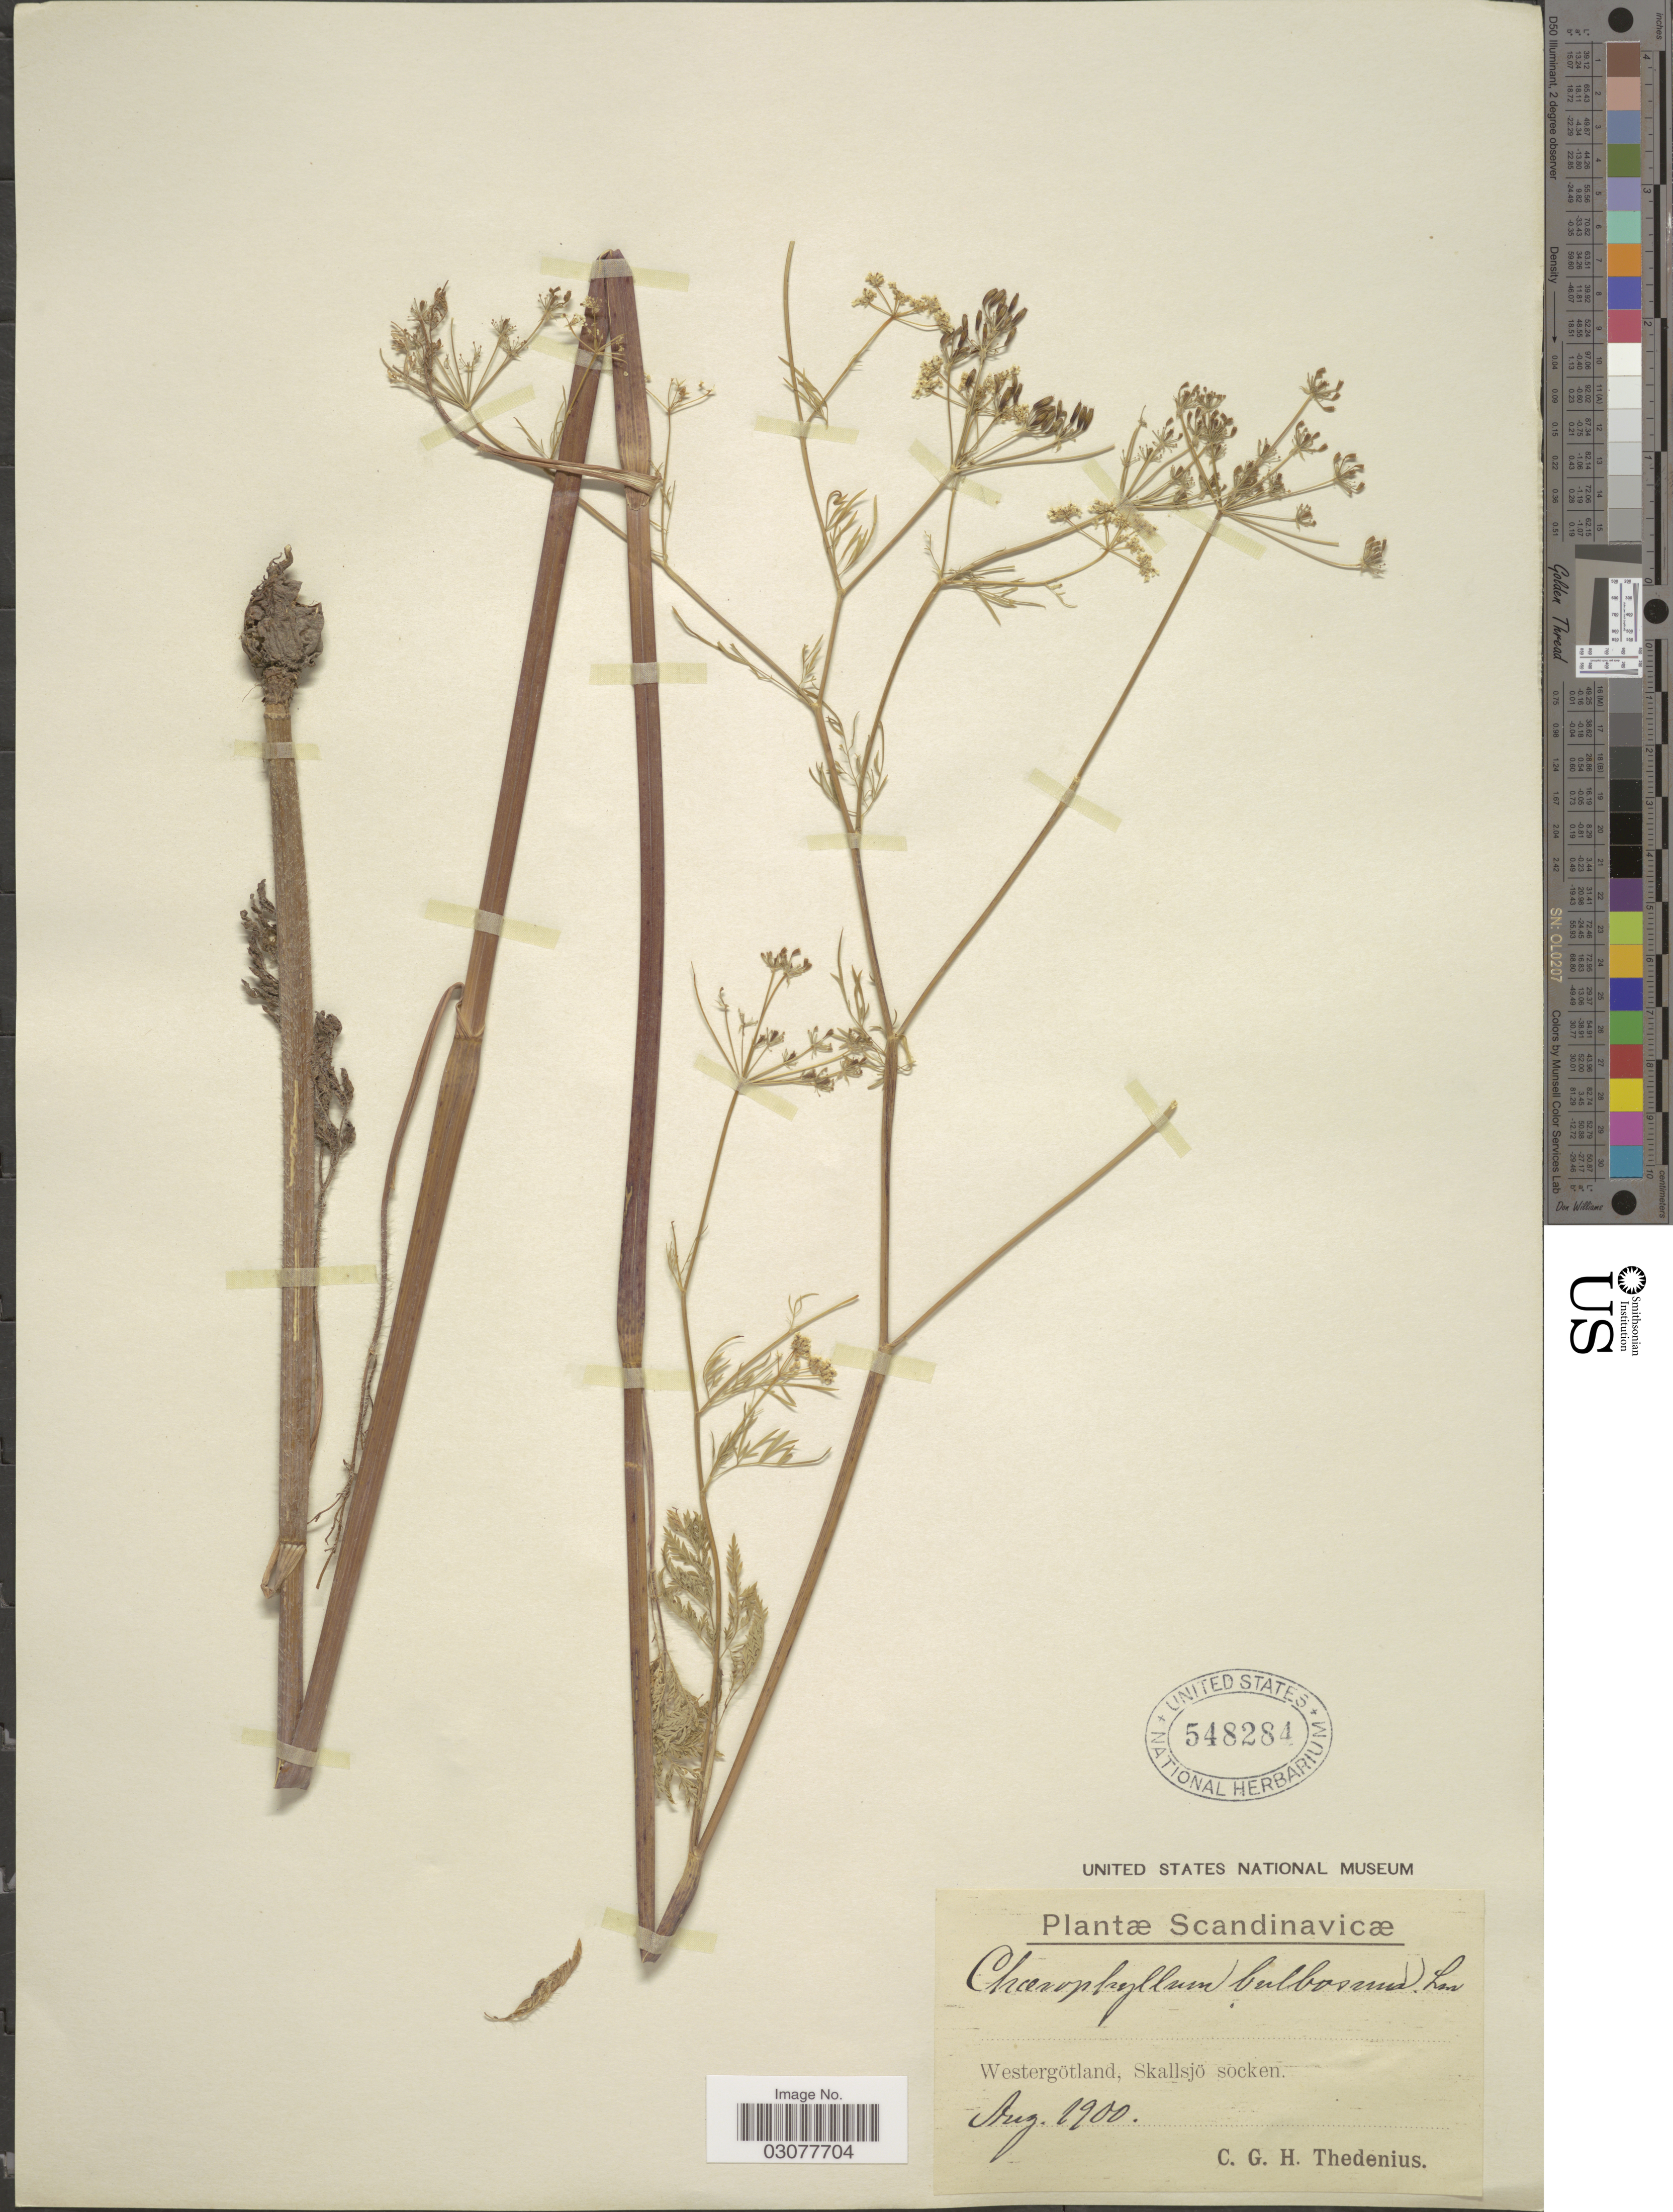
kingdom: Plantae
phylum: Tracheophyta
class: Magnoliopsida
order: Apiales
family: Apiaceae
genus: Chaerophyllum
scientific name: Chaerophyllum bulbosum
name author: L.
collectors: C. Thedenius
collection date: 1900-08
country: Sweden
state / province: Västra Götaland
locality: Scandinavicæ, Westergötland, Skallsjö socken.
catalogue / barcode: US 548284